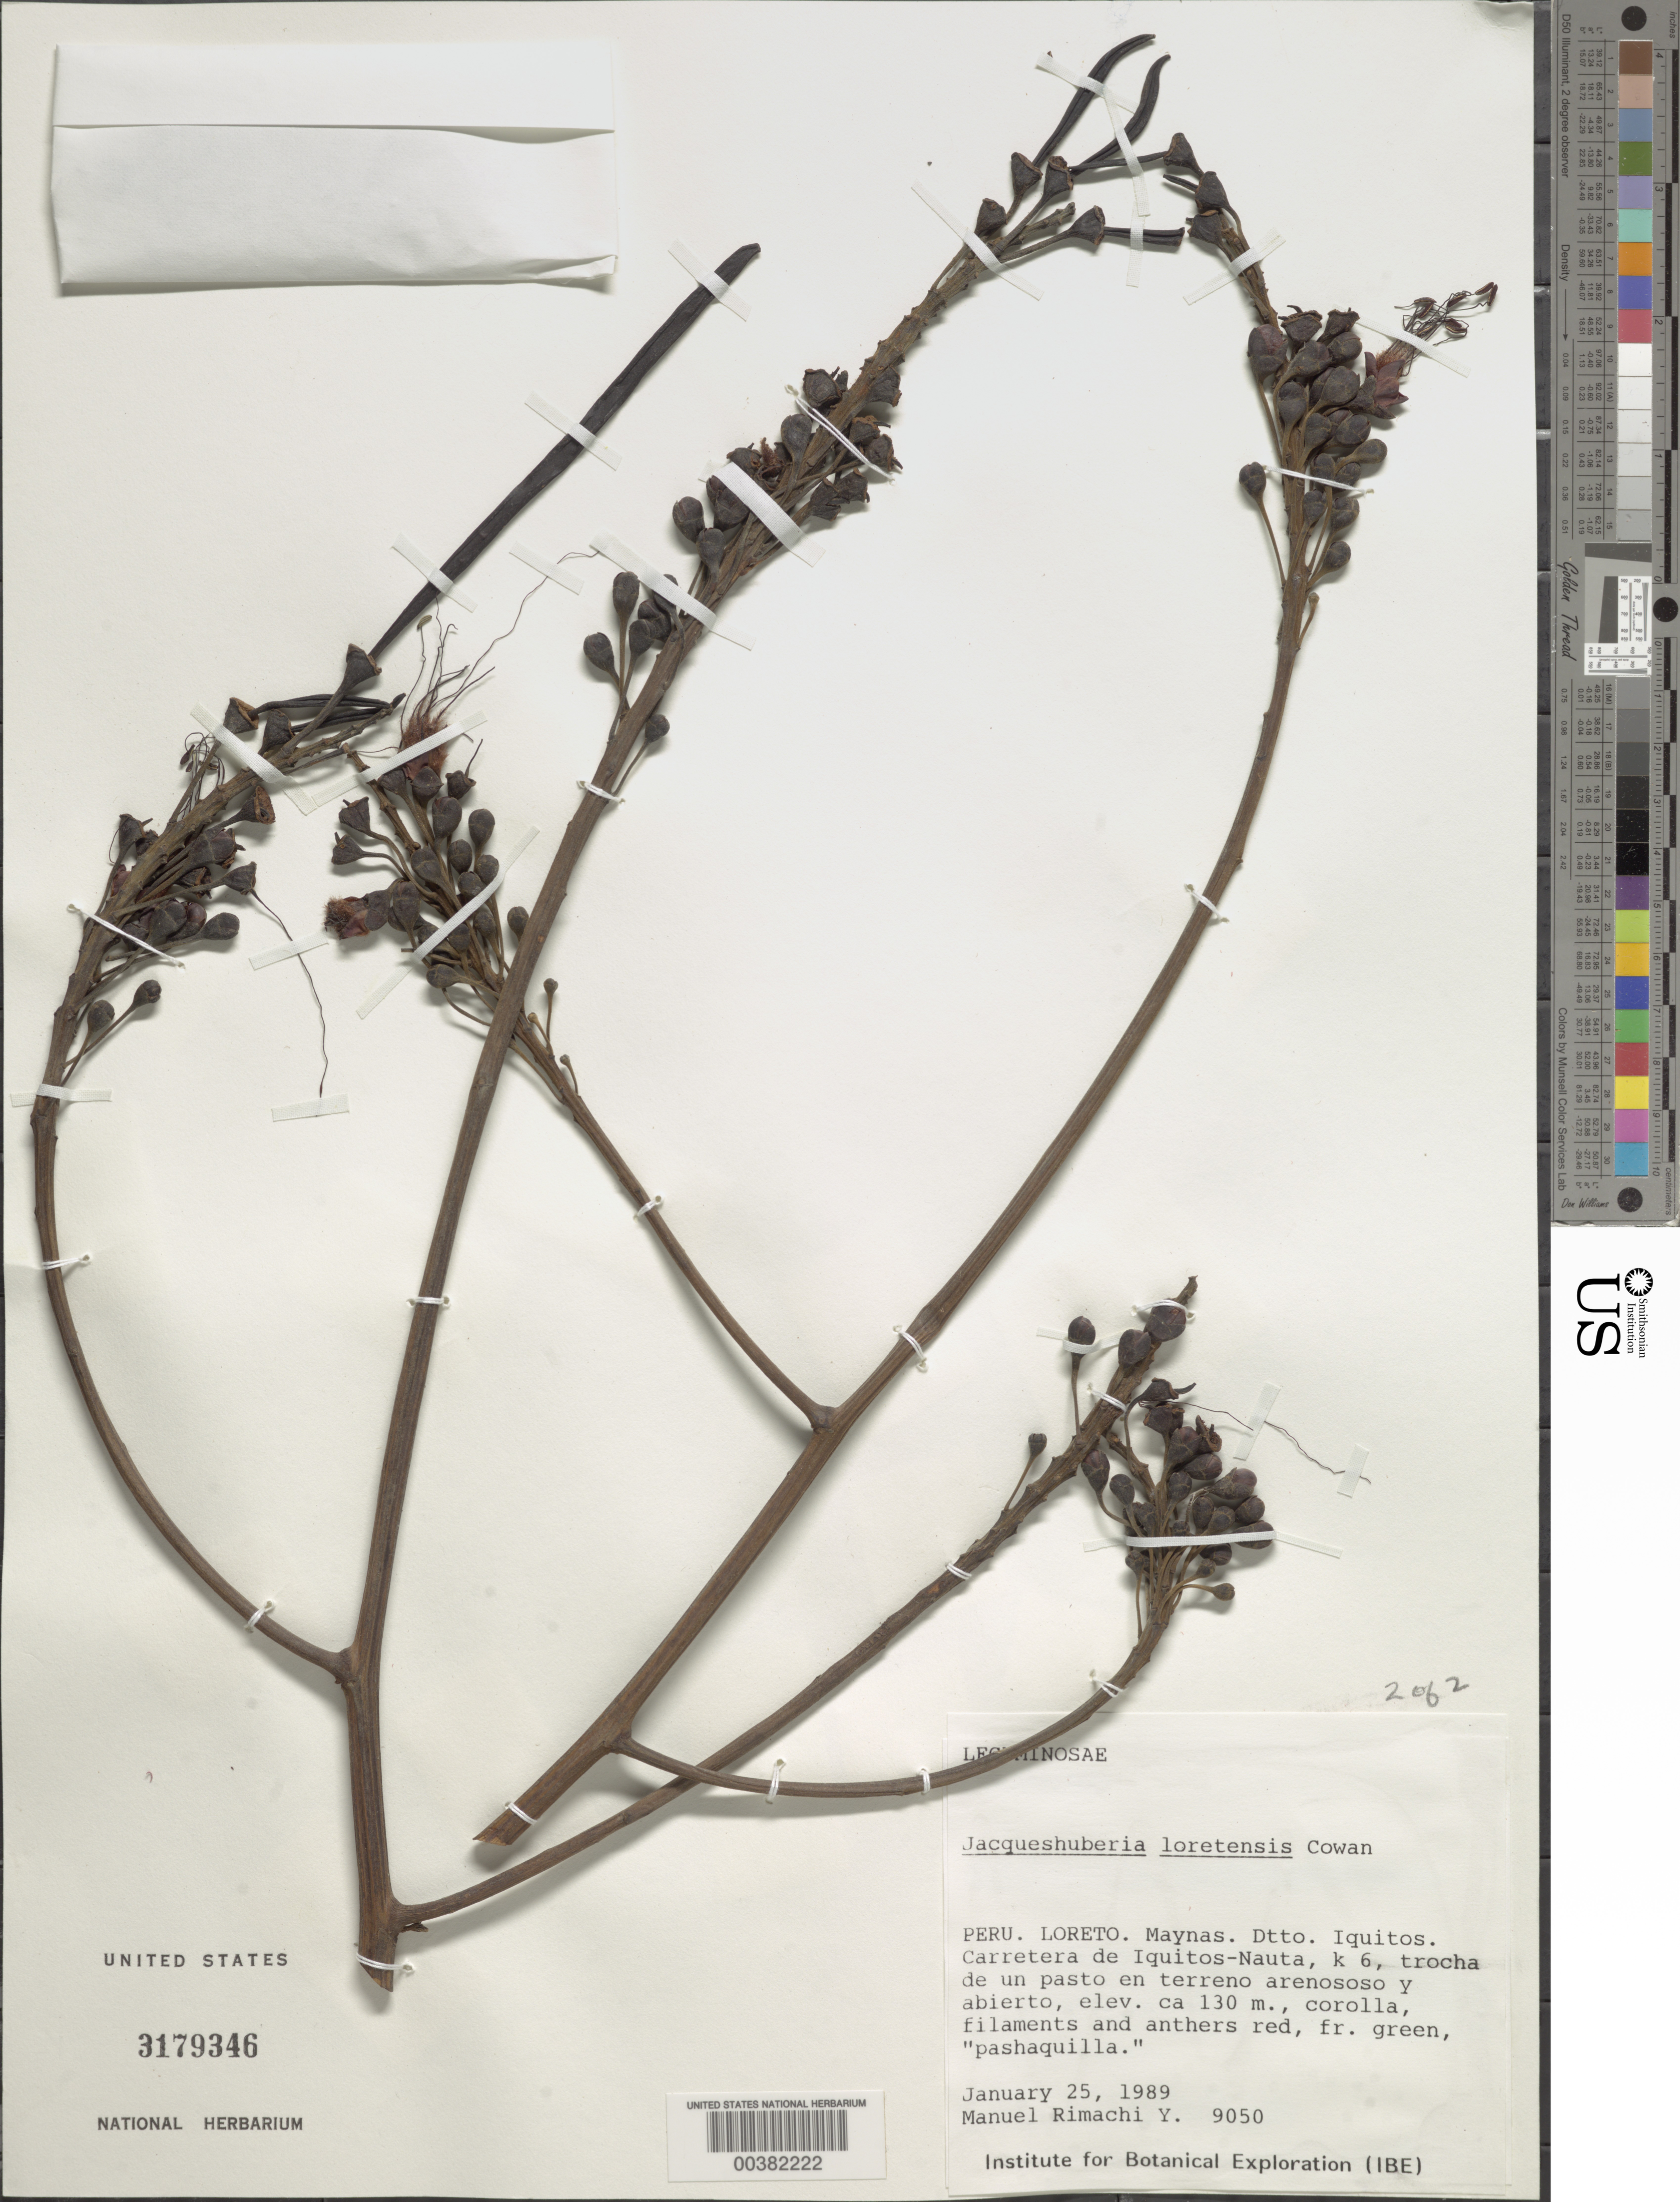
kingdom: Plantae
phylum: Tracheophyta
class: Magnoliopsida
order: Fabales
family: Fabaceae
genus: Jacqueshuberia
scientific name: Jacqueshuberia loretensis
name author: R.S. Cowan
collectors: M. Rimachi Y.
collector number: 9050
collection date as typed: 25 Jan 1989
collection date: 1989-01-25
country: Peru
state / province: Loreto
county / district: Maynas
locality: Dtto. iquitos; carretera de iquitos-nauta, k 6, trocha de un pasto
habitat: Trocha de un pasto en terreno arenososo y abierto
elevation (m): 130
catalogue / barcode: US 3179346